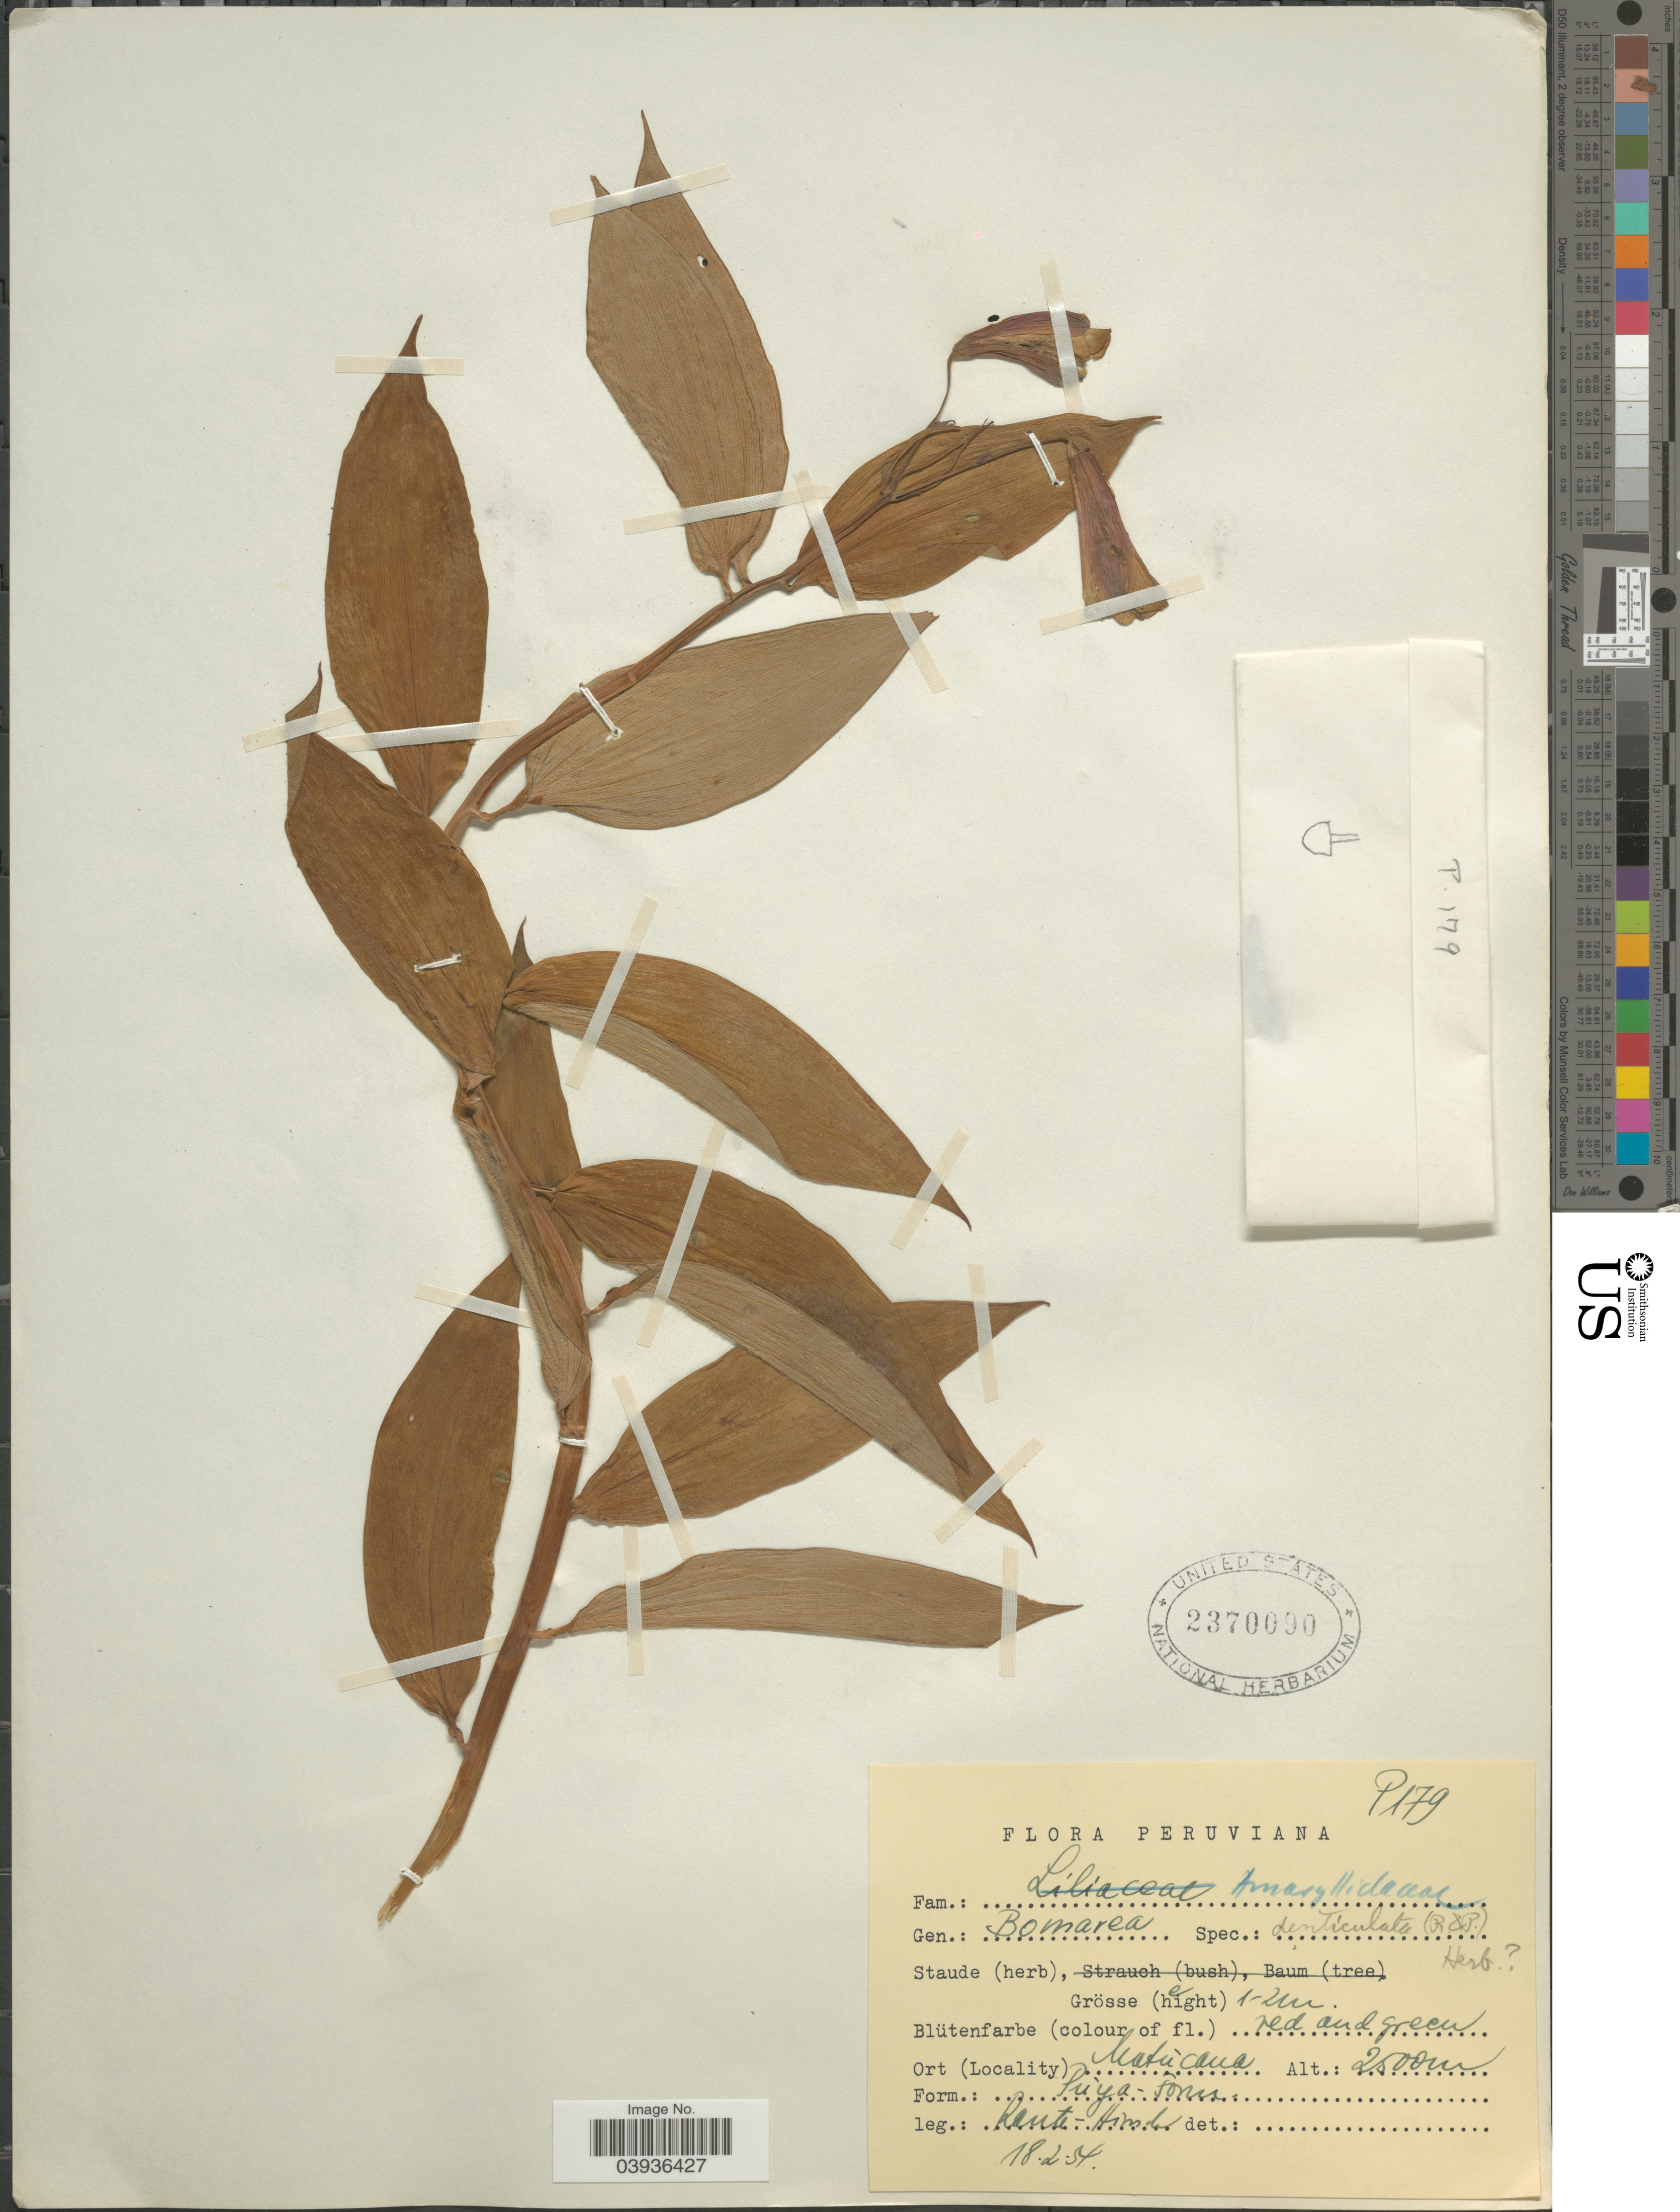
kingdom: Plantae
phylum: Tracheophyta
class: Liliopsida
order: Liliales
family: Alstroemeriaceae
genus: Bomarea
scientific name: Bomarea denticulata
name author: (Ruiz & Pav.) Herb.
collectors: -. Rauh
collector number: P179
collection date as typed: Transcribed d/m/y: 18/2/54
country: Peru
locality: Matúcaua.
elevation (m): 2500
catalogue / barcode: US 2370090